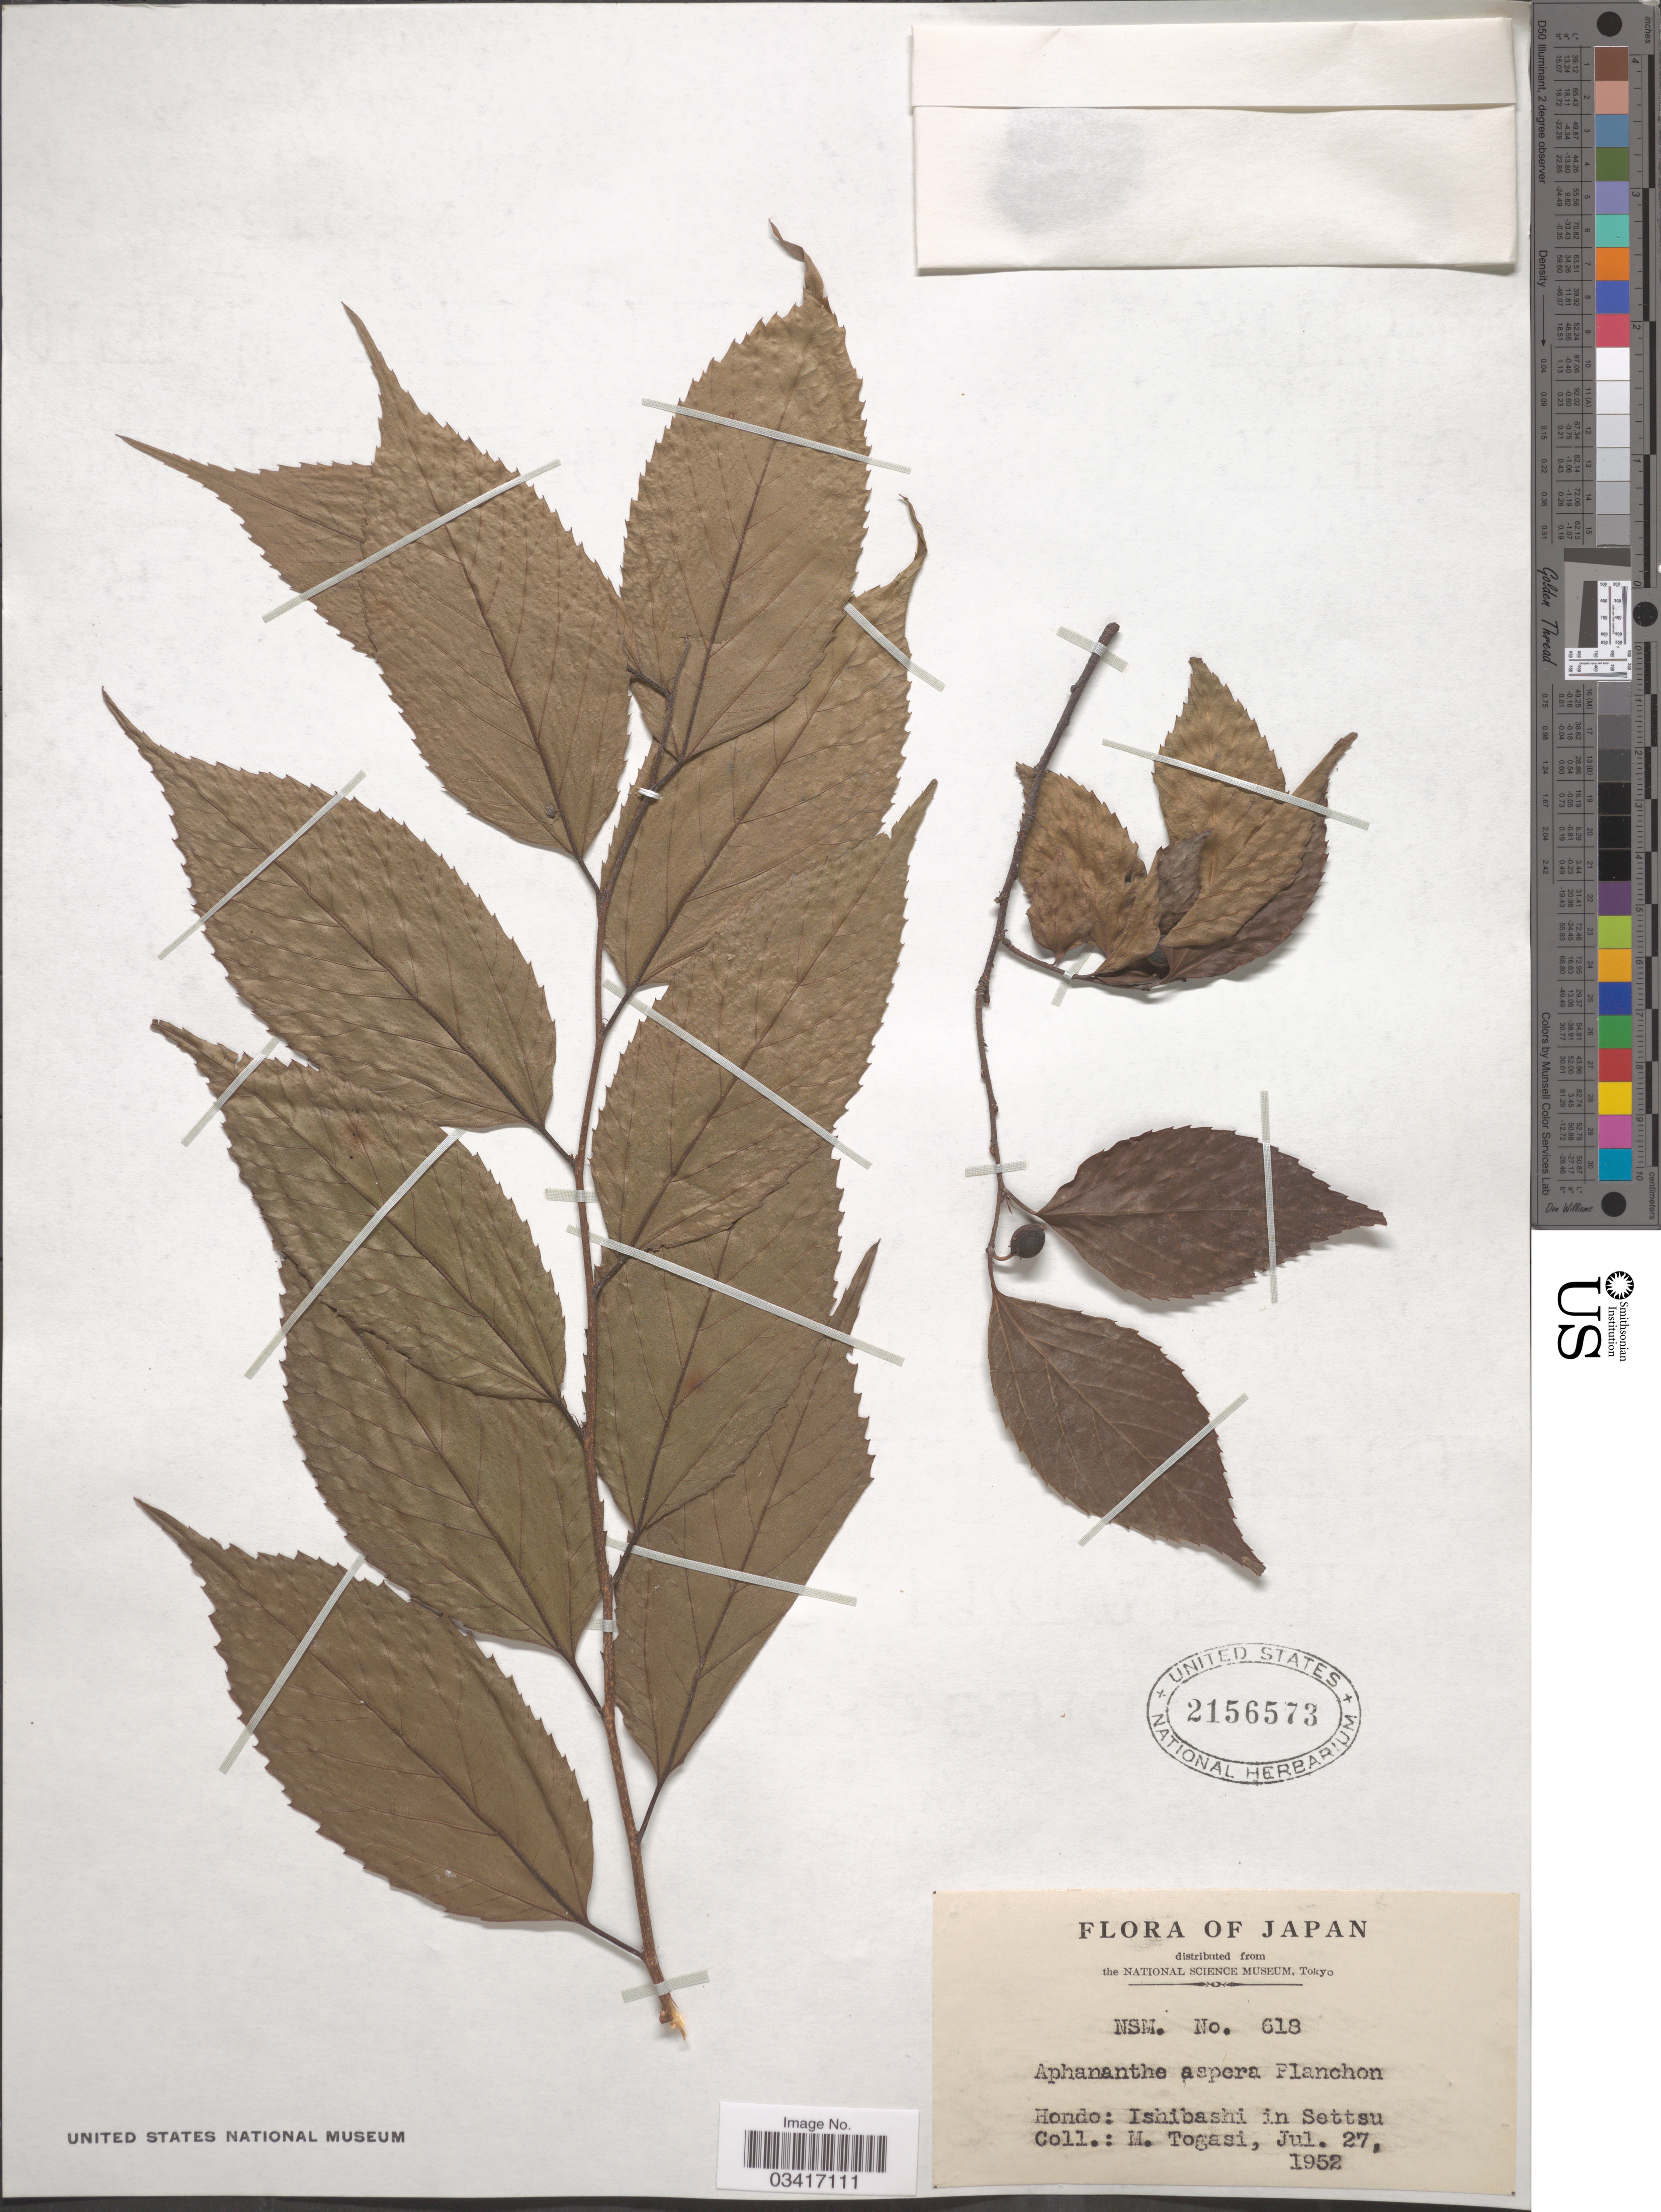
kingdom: Plantae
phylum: Tracheophyta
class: Magnoliopsida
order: Rosales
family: Cannabaceae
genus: Aphananthe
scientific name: Aphananthe aspera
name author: Planch.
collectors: M. Togasi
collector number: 618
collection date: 1952-07-27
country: Japan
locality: Hondo: Ishibashi in Settsu.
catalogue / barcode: US 2156573